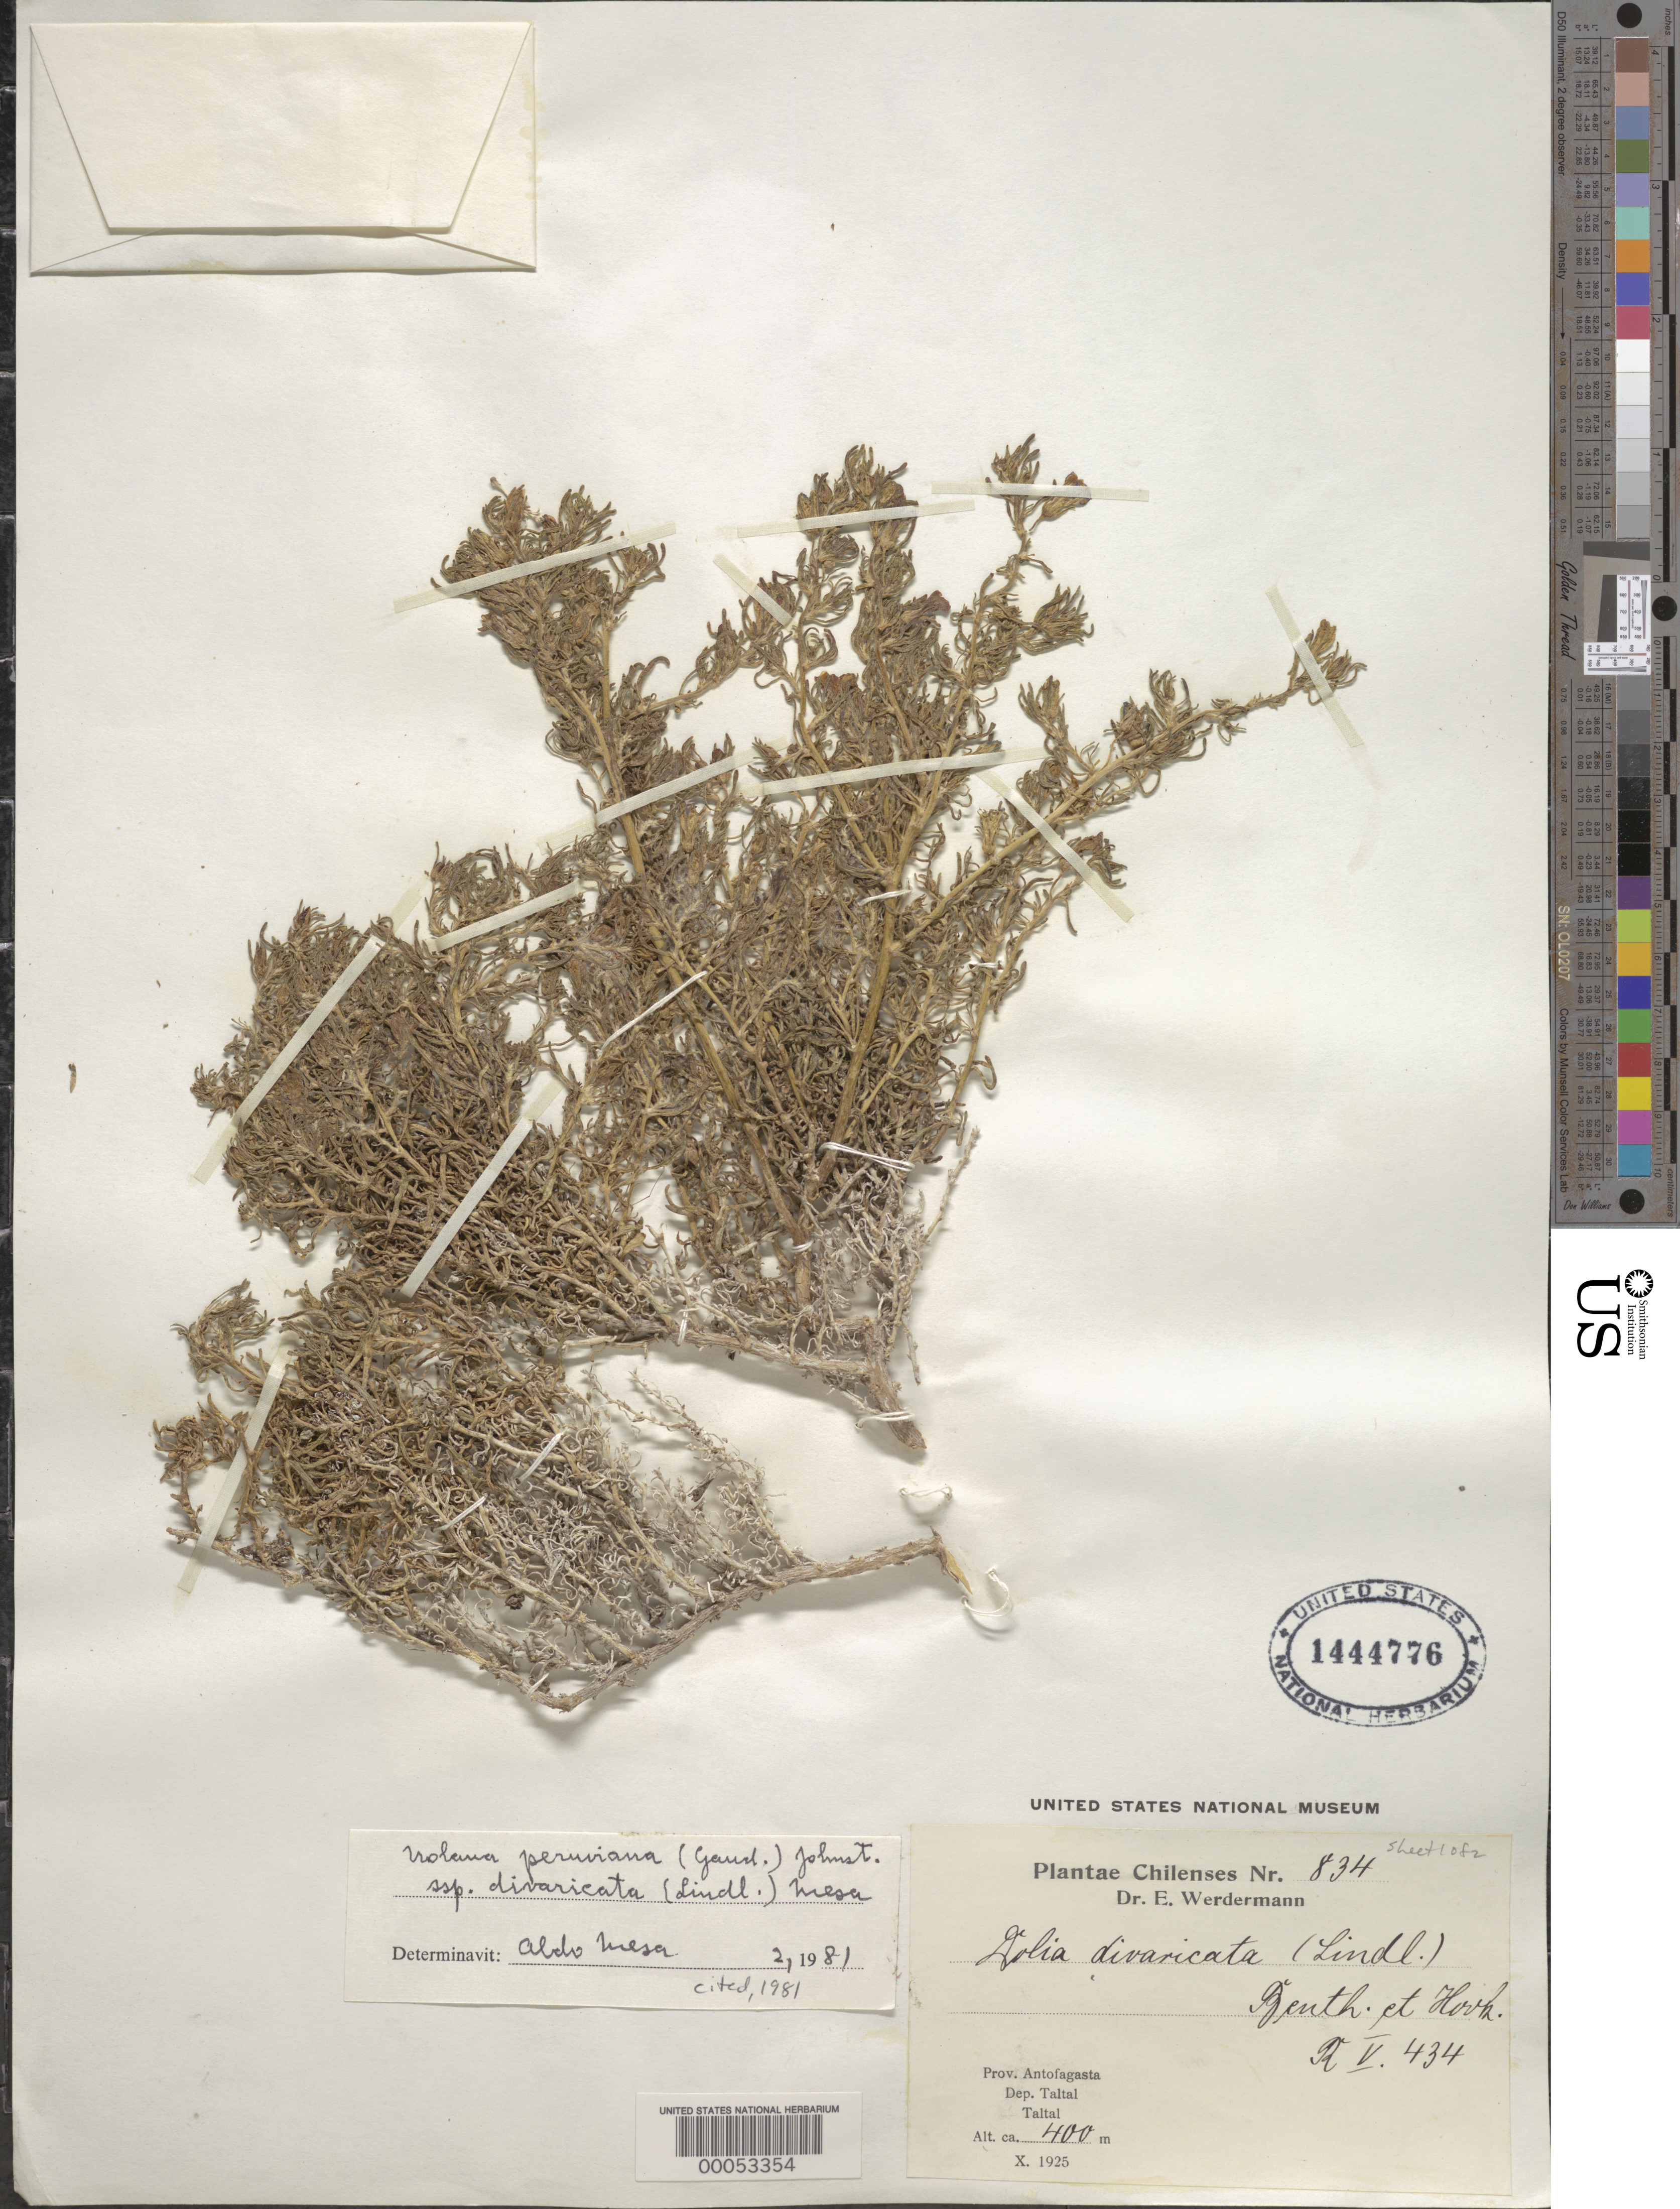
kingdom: Plantae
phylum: Tracheophyta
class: Magnoliopsida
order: Solanales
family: Solanaceae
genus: Nolana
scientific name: Nolana peruviana subsp. divaricata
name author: (Lindl.) Mesa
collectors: E. Werdermann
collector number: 834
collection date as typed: Oct 1925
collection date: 1925-10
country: Chile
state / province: Antofagasta (II)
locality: Taltal dept., taltal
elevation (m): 400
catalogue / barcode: US 1444776